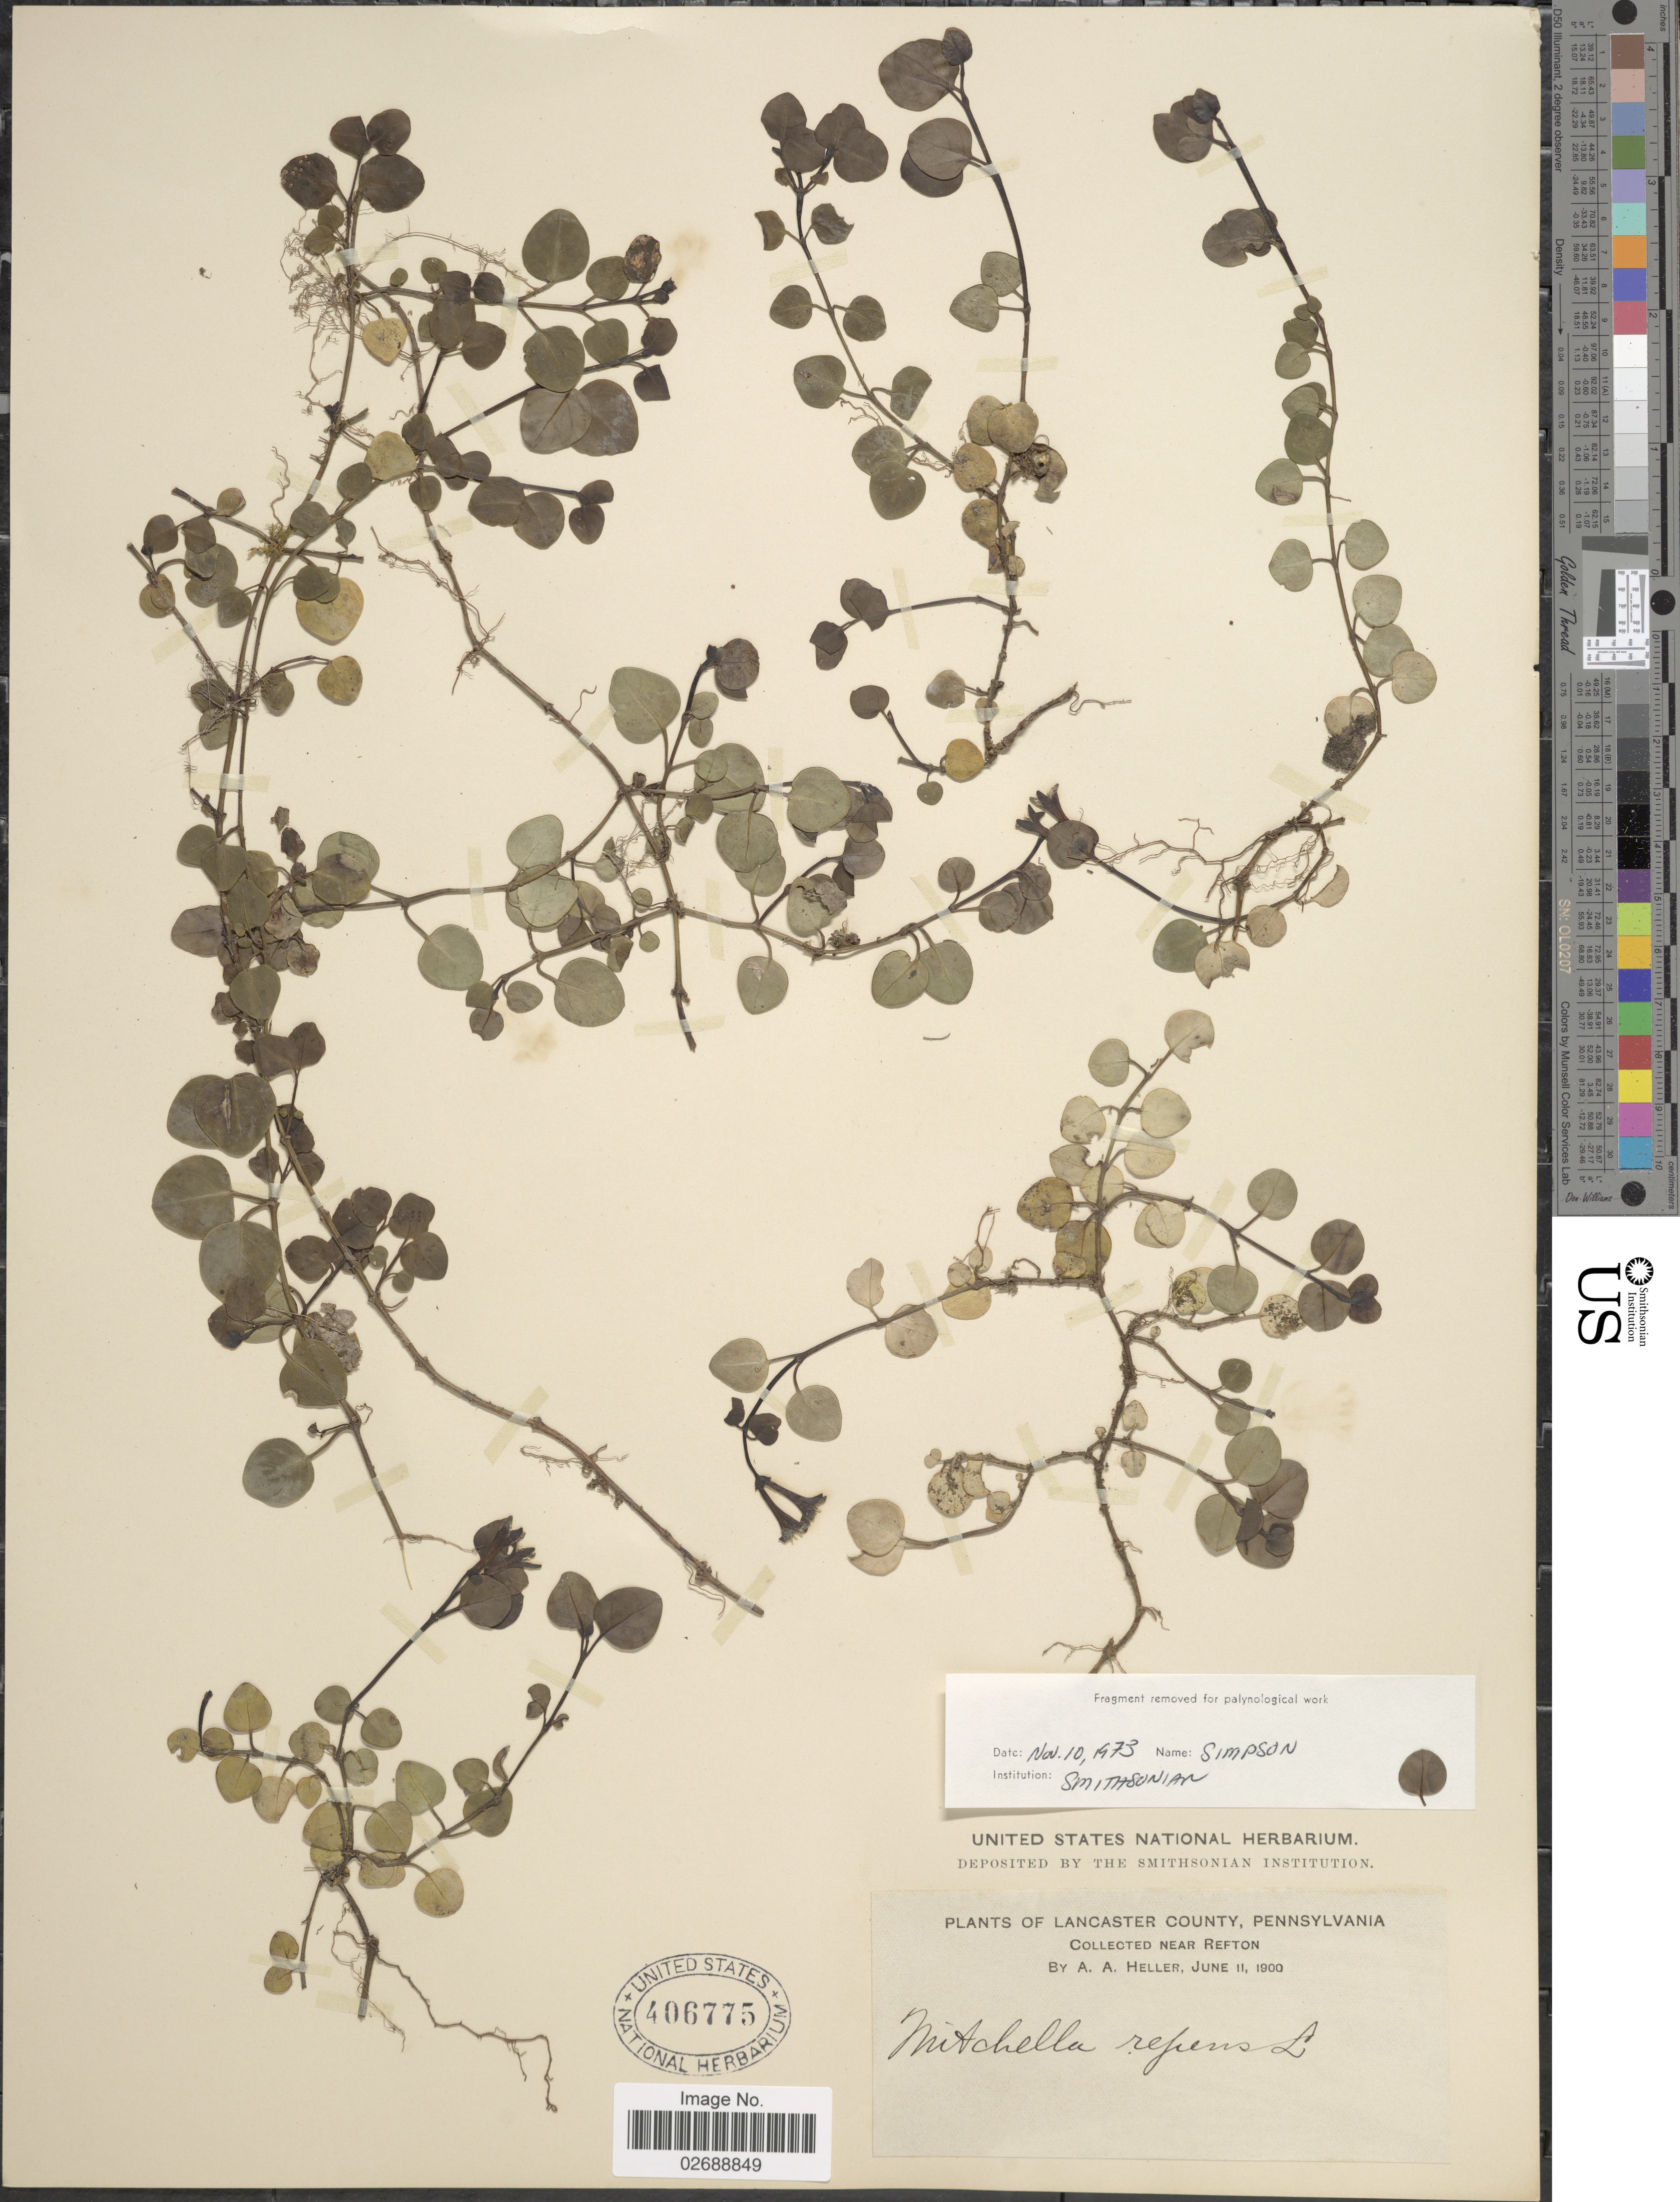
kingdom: Plantae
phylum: Tracheophyta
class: Magnoliopsida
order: Gentianales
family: Rubiaceae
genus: Mitchella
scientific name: Mitchella repens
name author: L.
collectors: A. A. Heller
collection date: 1900-06-11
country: United States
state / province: Pennsylvania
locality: Lancaster County. Near Refton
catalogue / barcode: US 406775